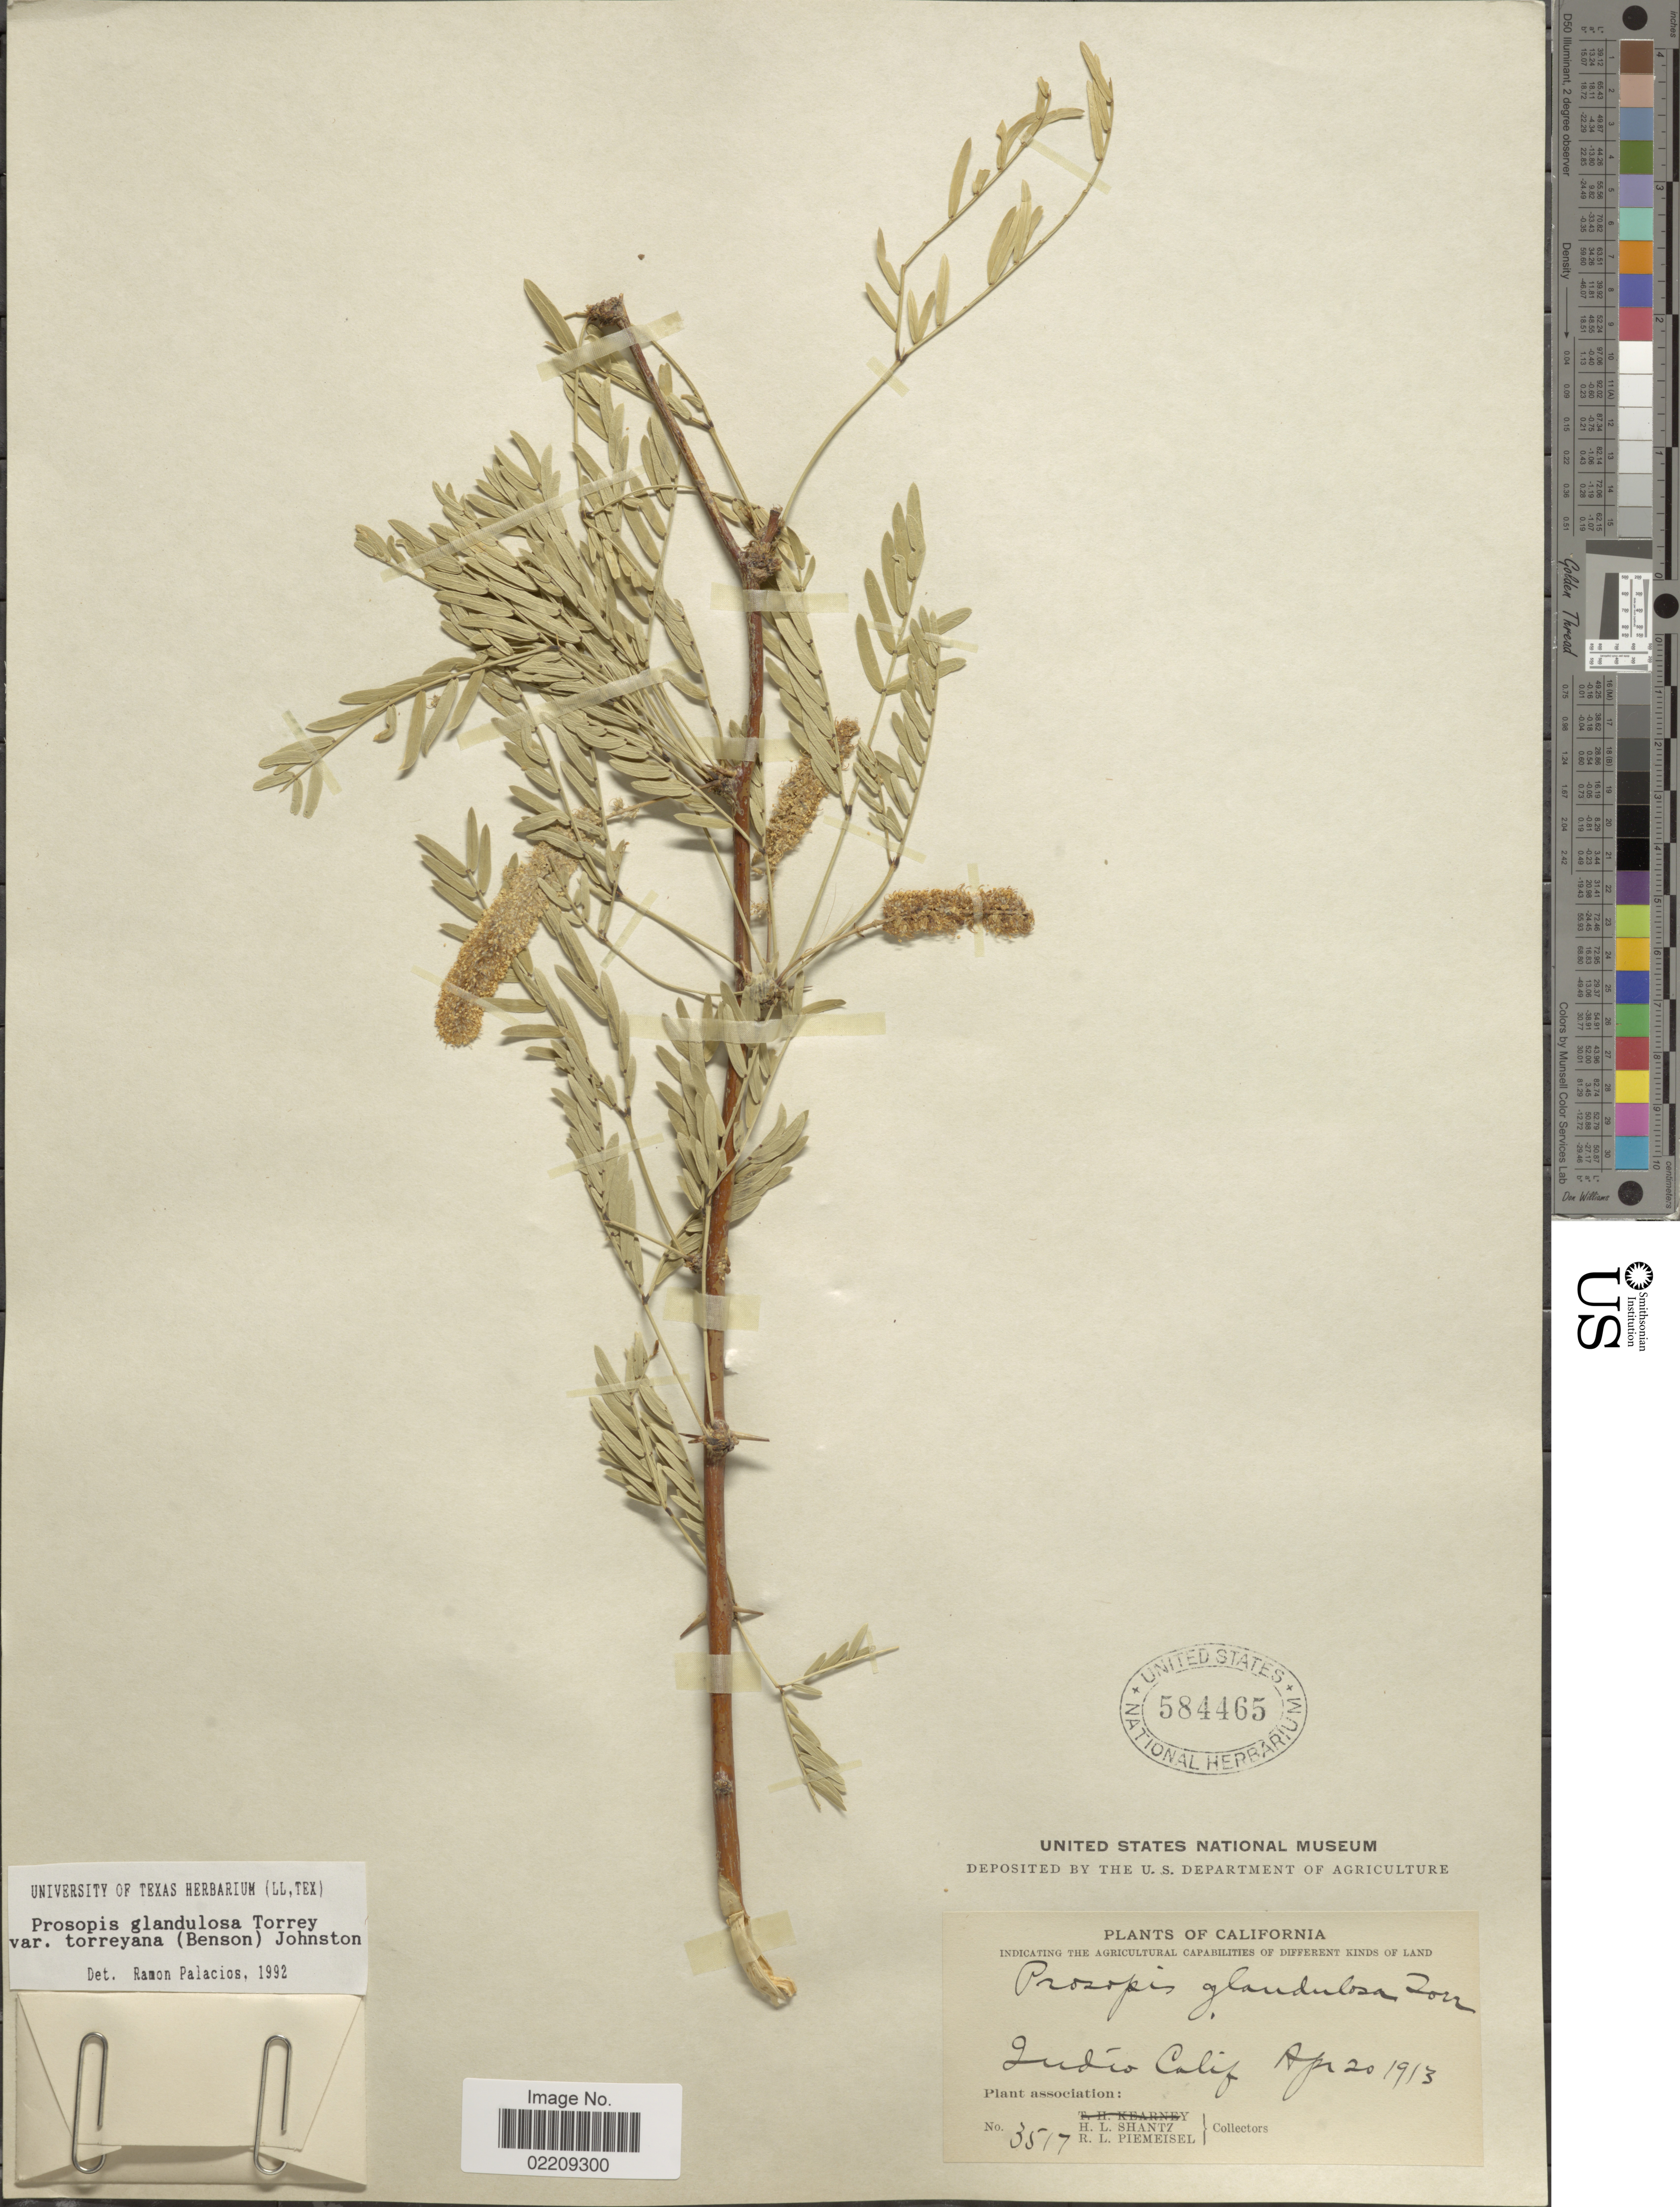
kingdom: Plantae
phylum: Tracheophyta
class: Magnoliopsida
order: Fabales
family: Fabaceae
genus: Neltuma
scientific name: Neltuma odorata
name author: (Torr. & Frém.) C. E. Hughes & G.P. Lewis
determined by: Strong, Mark T., (BOT), Smithsonian Institution - National Museum of Natural History (UNITED STATES)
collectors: H. Shantz & R. L. Piemeisel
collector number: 3517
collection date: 1913-04-20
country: United States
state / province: California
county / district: Riverside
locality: Indio Calif.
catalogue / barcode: US 584465